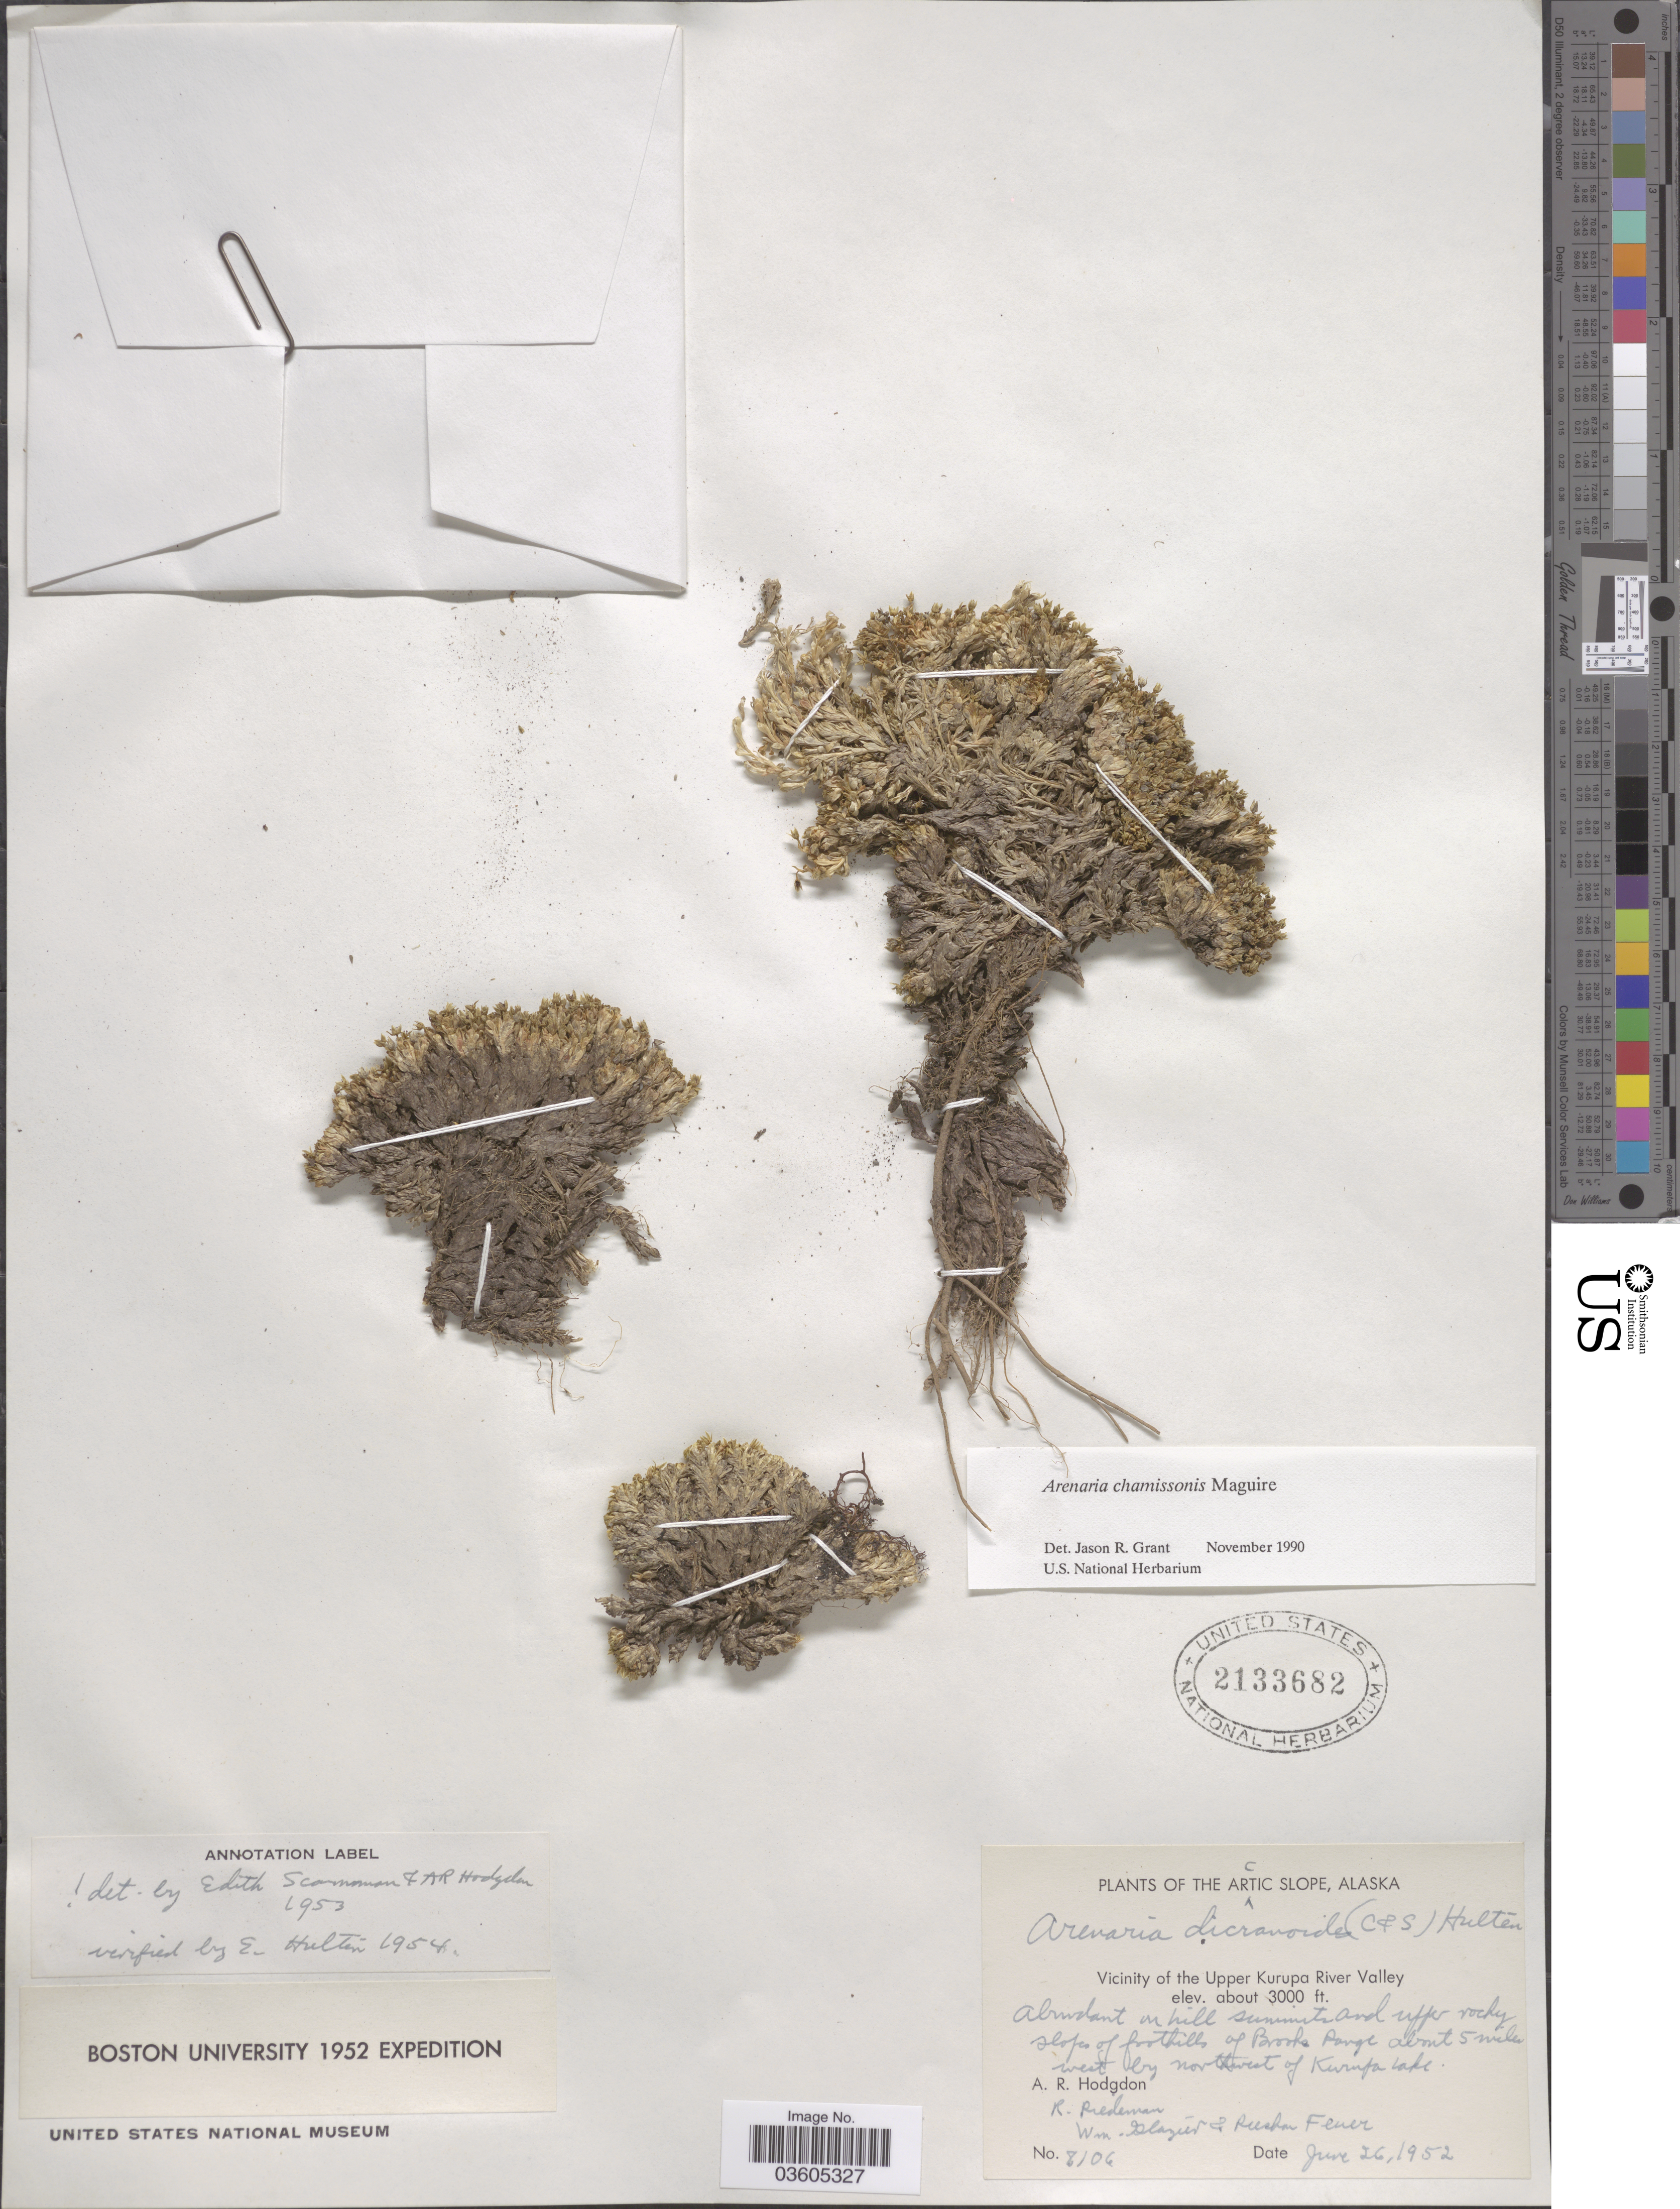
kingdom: Plantae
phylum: Tracheophyta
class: Magnoliopsida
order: Caryophyllales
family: Caryophyllaceae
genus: Arenaria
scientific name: Arenaria chamissonis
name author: Maguire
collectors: A. R. Hodgdon, R. Riedeman, W. Glazier & R. Feuer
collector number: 8106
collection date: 1952-06-26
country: United States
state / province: Alaska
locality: Arctic Slope. Vicinity of the Upper Kurupa River Valley. On hill summits and upper rocky slopes of foothills of Brooks Range about 5 miles west by northwest of Kurupa Lake.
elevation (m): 914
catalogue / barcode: US 2133682